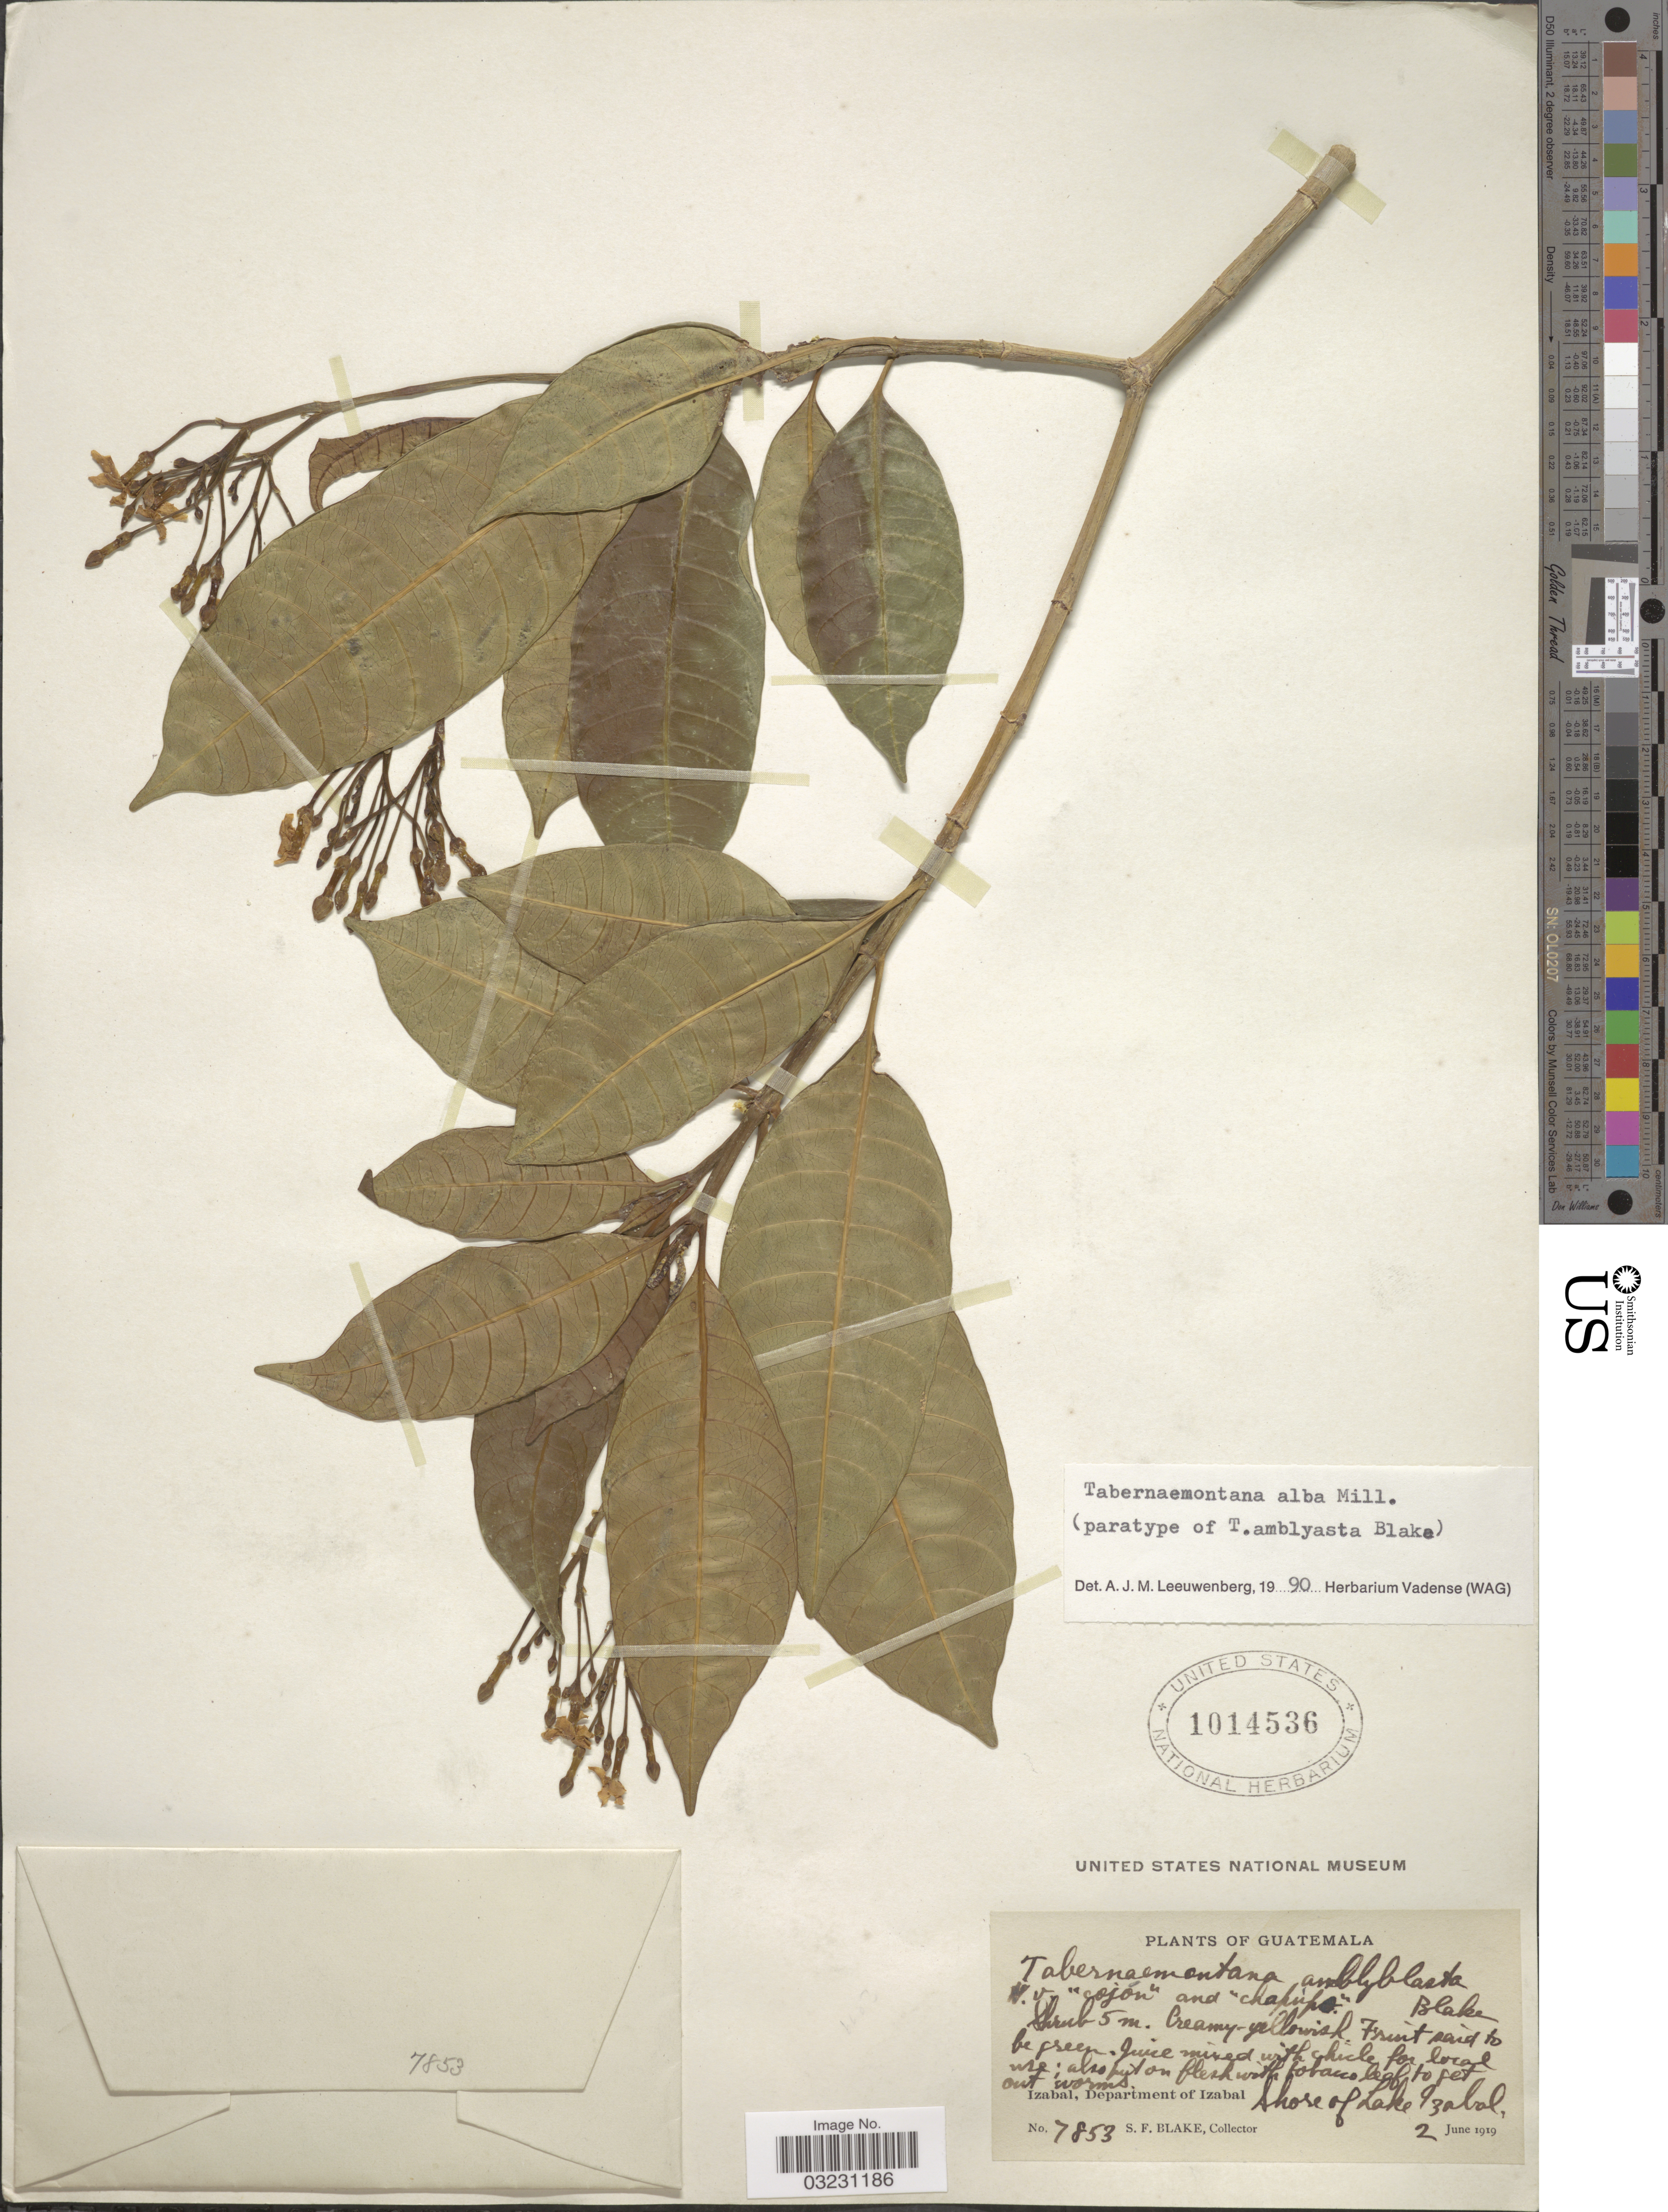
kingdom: Plantae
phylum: Tracheophyta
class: Magnoliopsida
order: Gentianales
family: Apocynaceae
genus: Tabernaemontana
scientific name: Tabernaemontana alba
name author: Mill.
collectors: S. Blake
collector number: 7853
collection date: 1919-06-02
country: Guatemala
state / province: Izabal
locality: Izabal, Department of Izabal. Shore of Lake Izabal.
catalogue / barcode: US 1014536